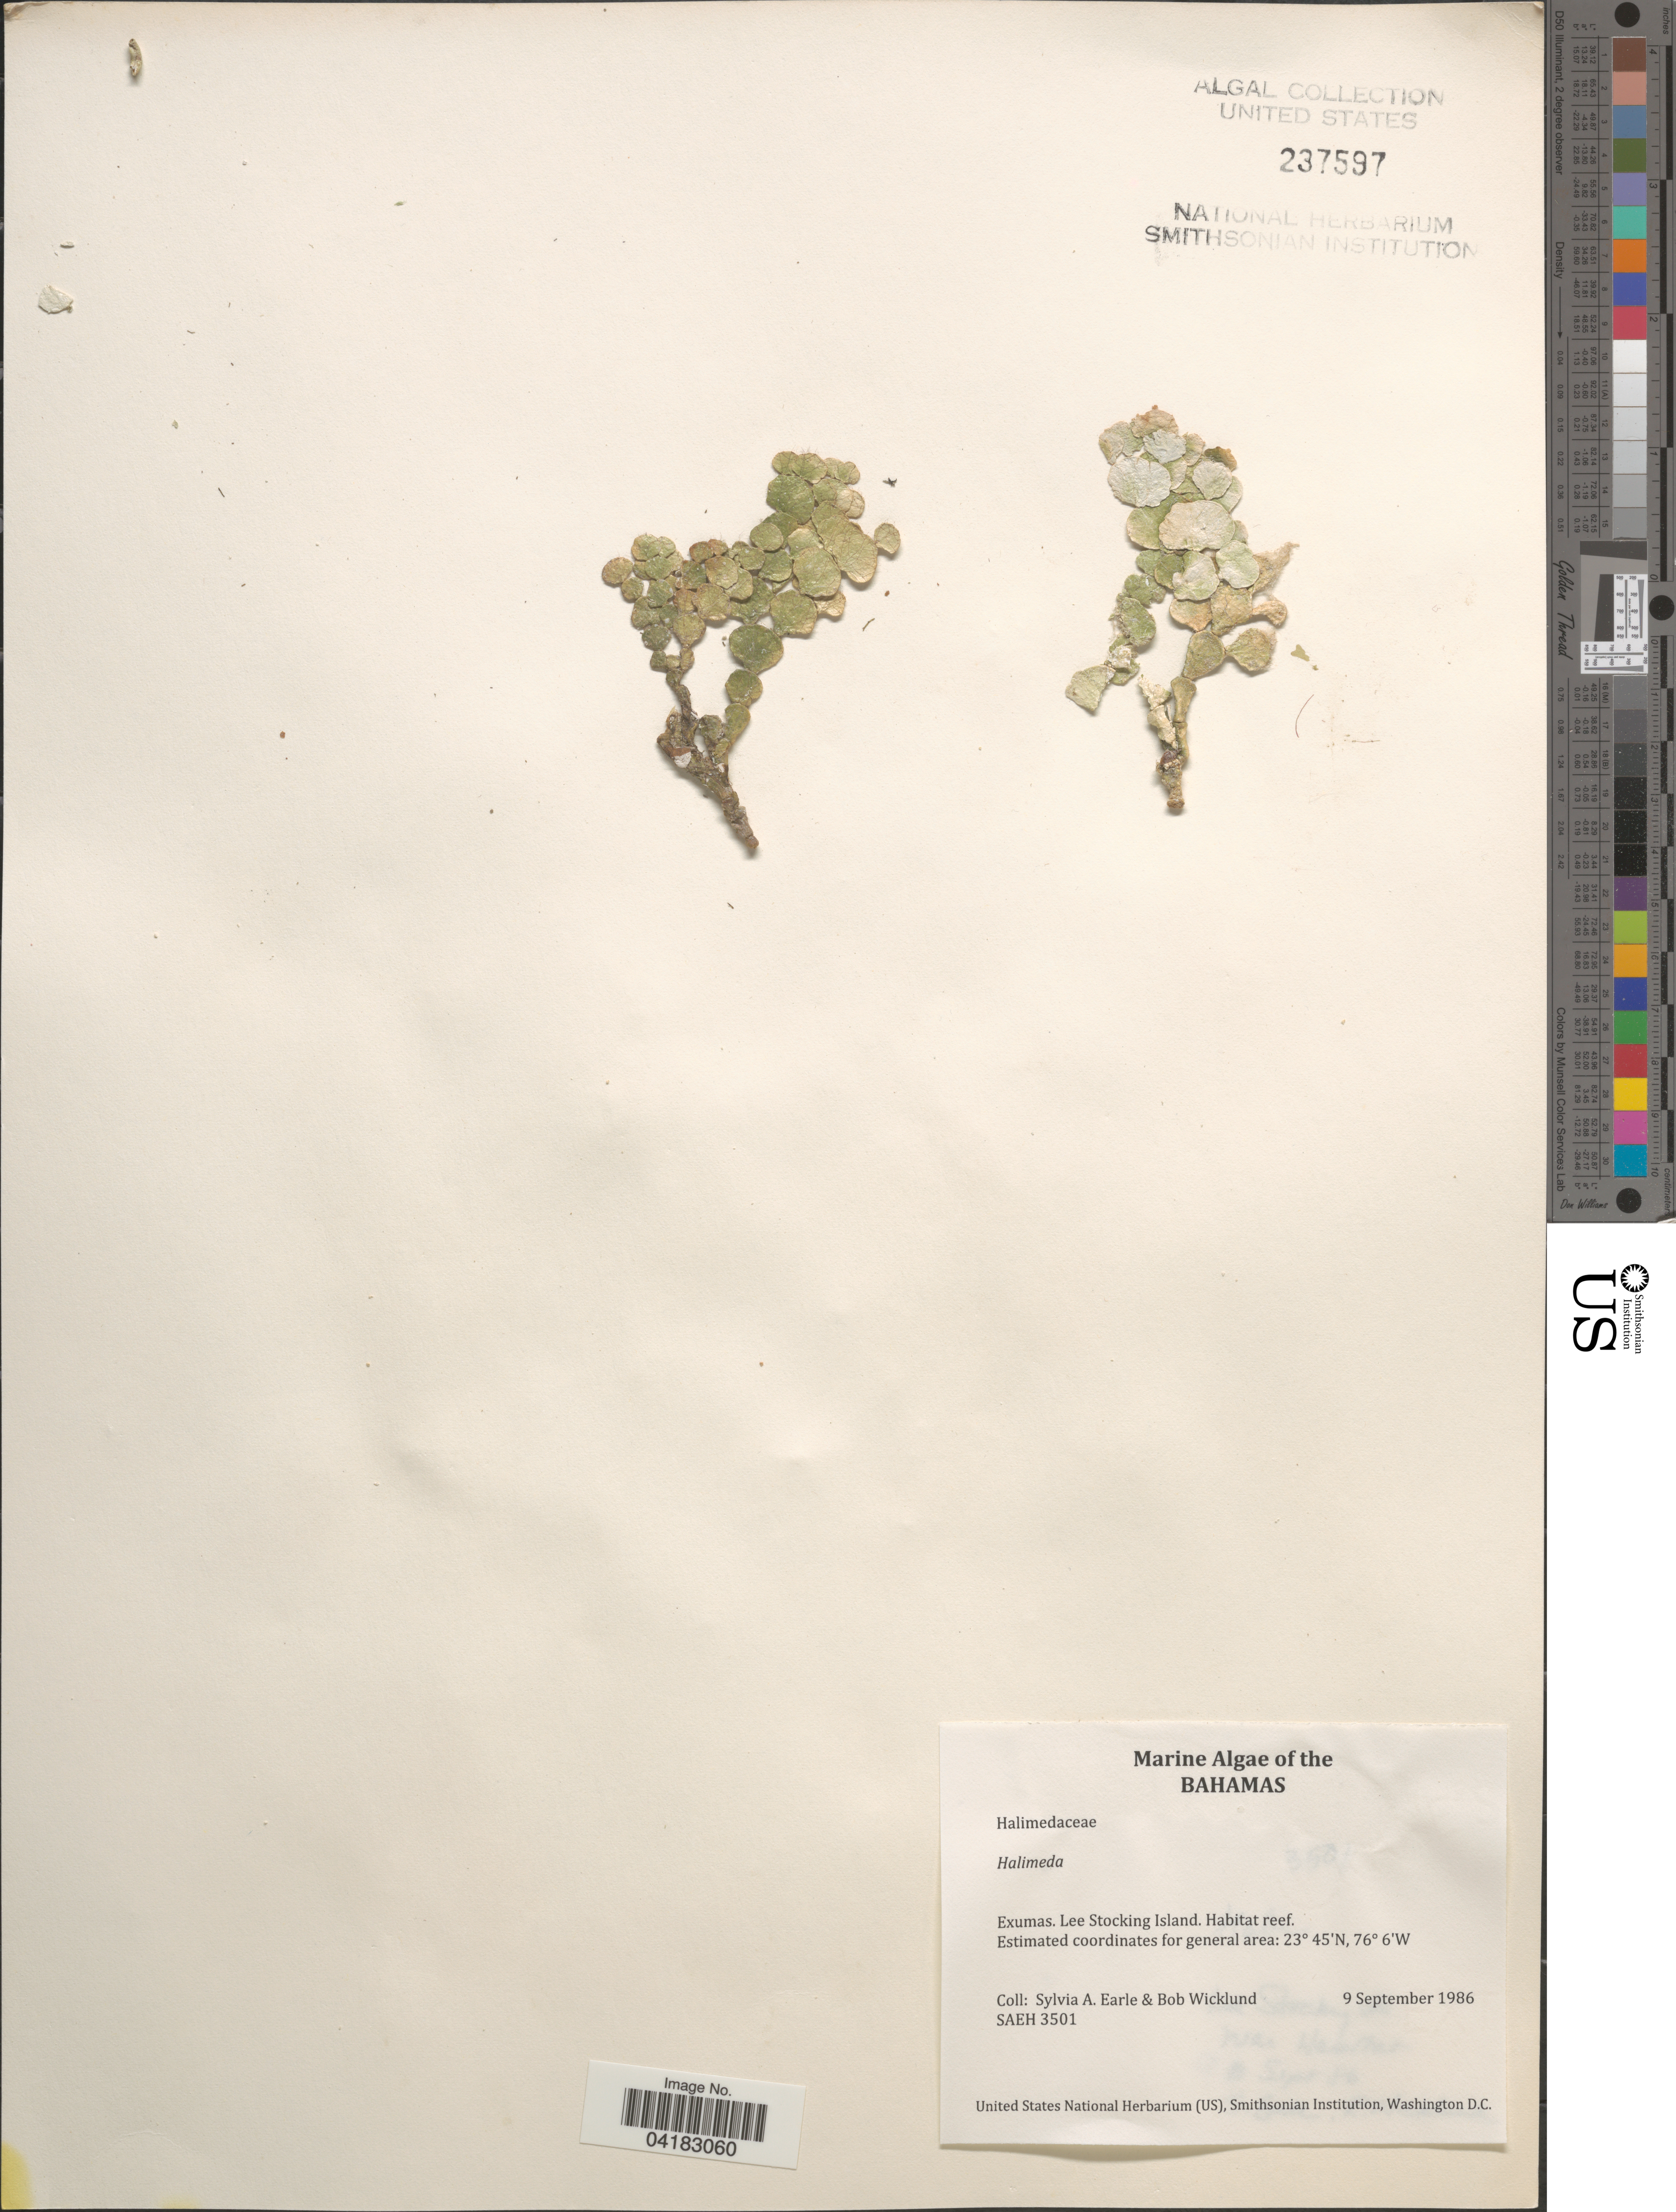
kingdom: Plantae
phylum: Chlorophyta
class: Ulvophyceae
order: Bryopsidales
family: Halimedaceae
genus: Halimeda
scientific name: Halimeda sp.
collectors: S. A. Earle & B. Wicklund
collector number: SAEH3501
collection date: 1986-09-09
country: Bahamas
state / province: Exuma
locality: Exumas. Lee Stocking Island. Habitat reef.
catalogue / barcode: US 237597